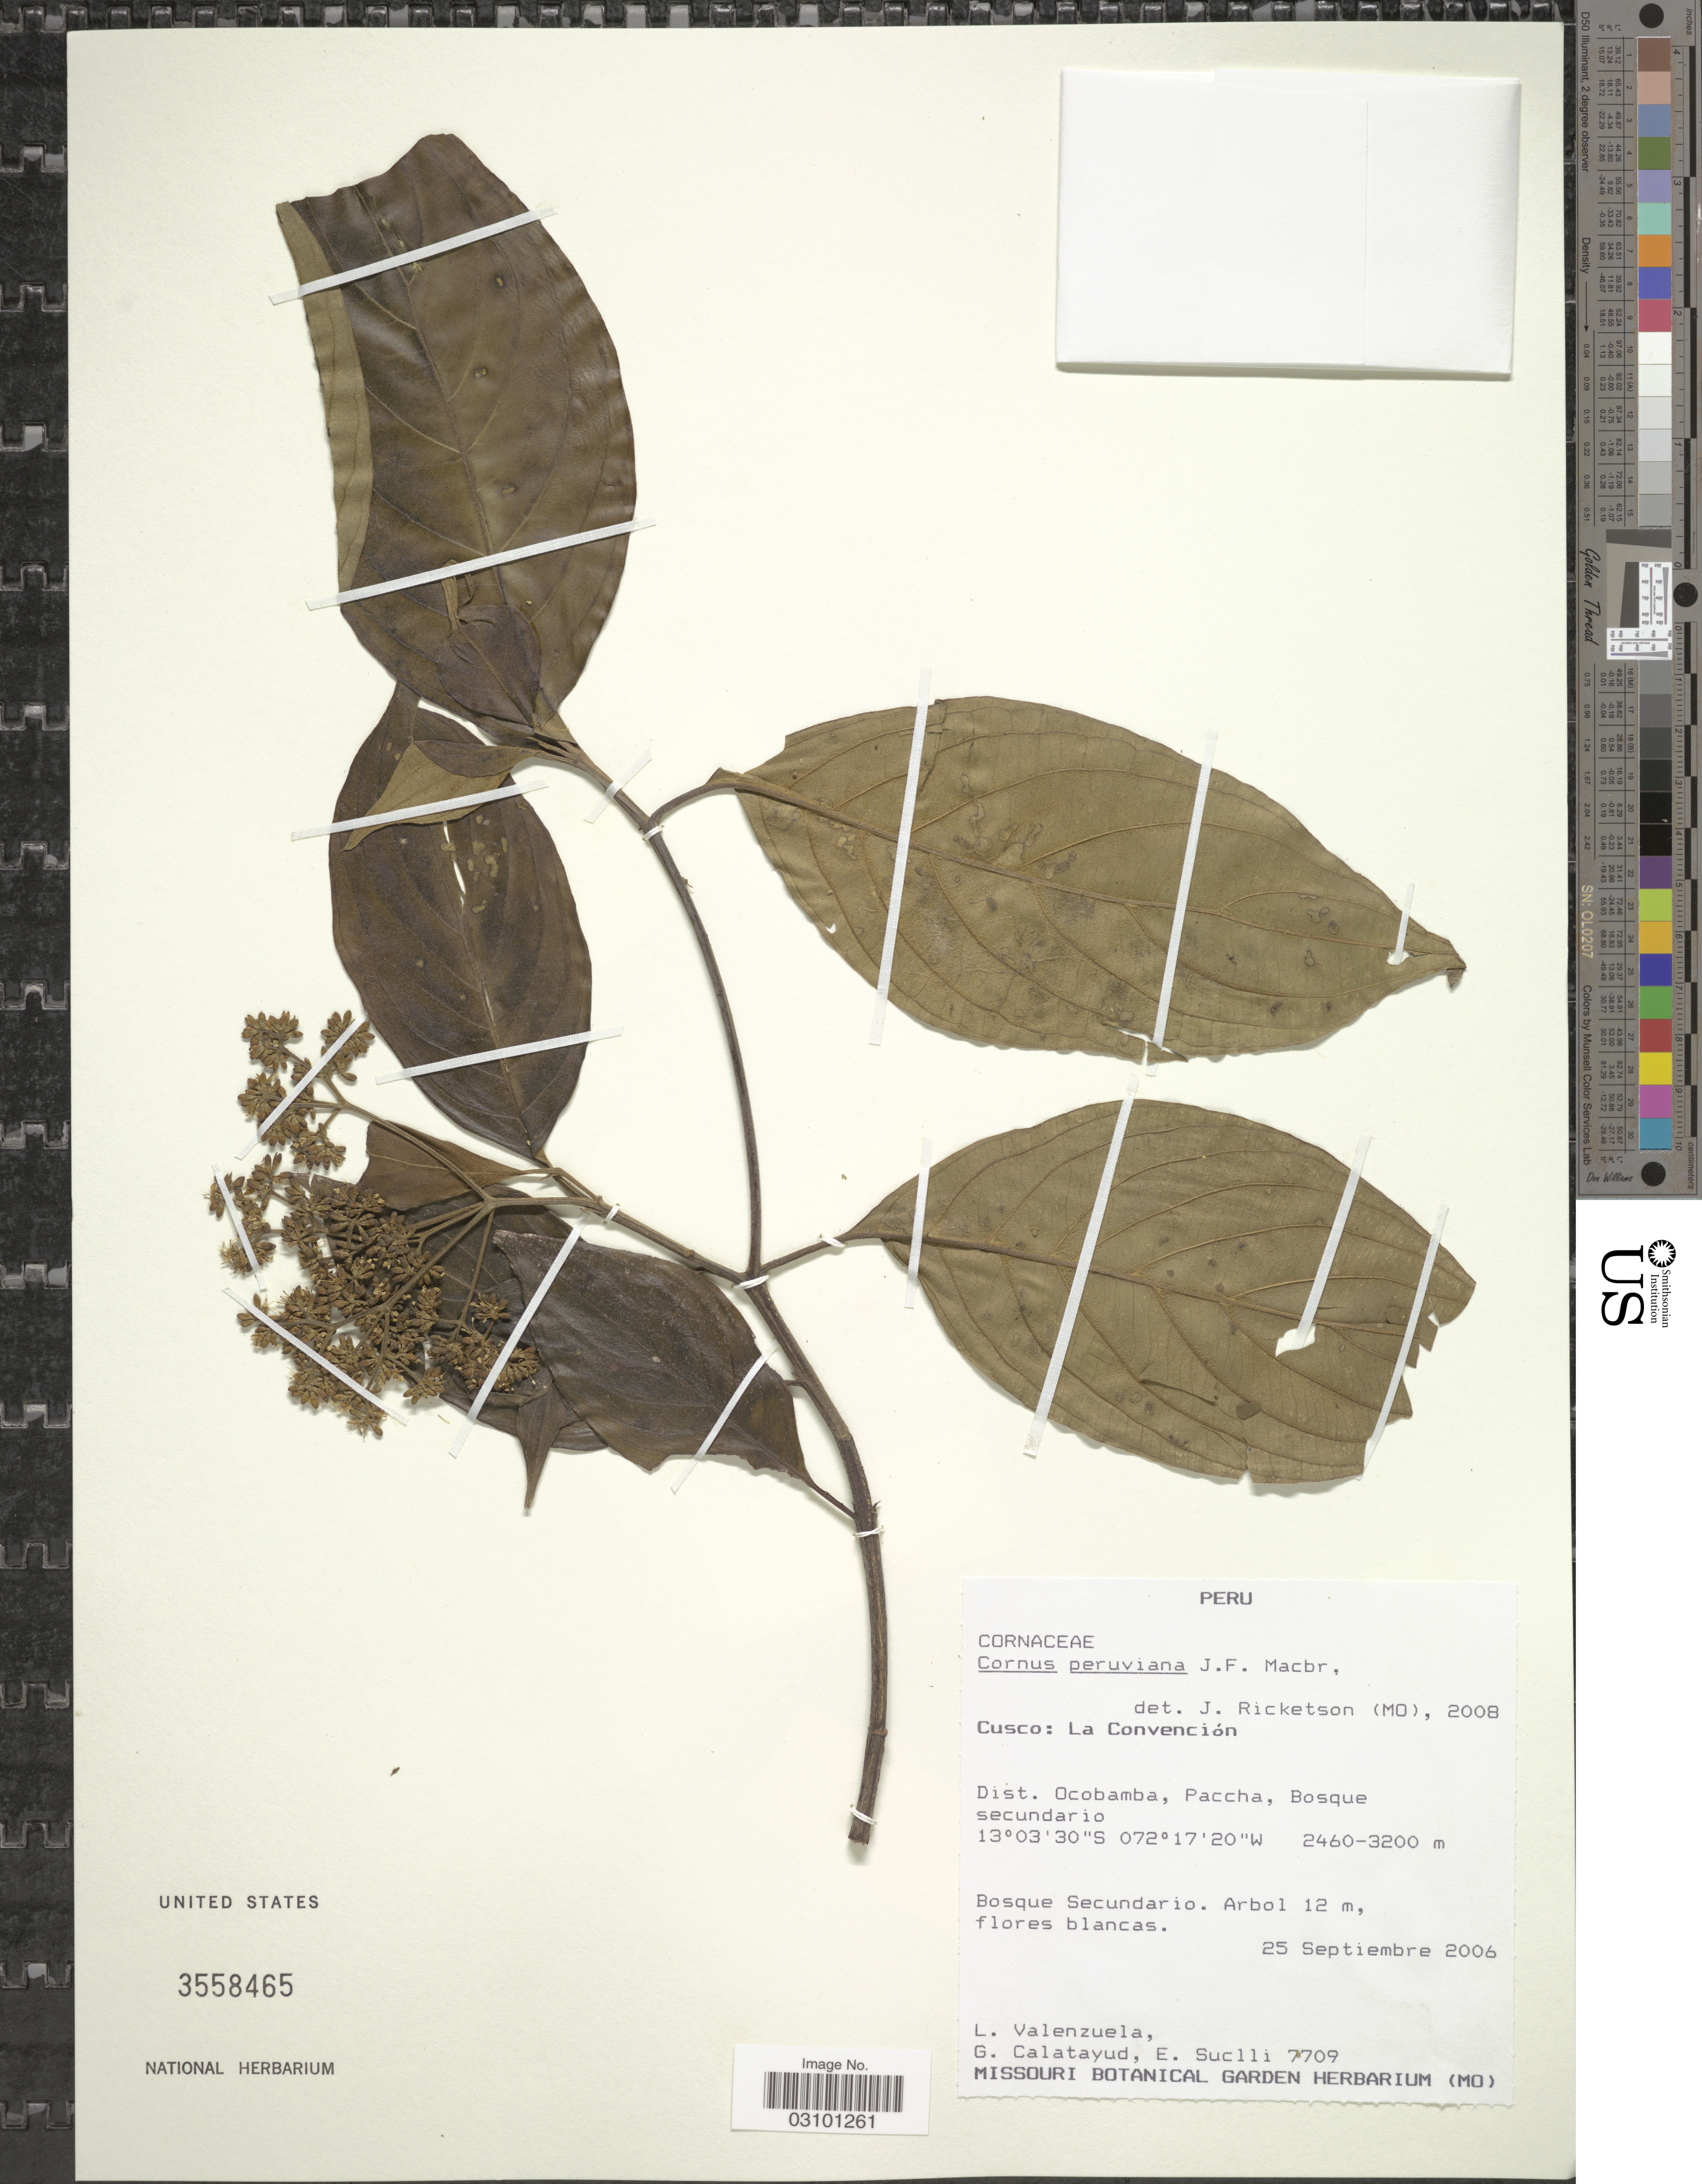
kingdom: Plantae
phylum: Tracheophyta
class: Magnoliopsida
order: Cornales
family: Cornaceae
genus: Cornus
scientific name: Cornus peruviana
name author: J.F. Macbr.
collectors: L. Valenzuela, G. Calatayud & E. Suclli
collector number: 7709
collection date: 2006-09-25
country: Peru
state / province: Cusco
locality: La Convención. Dist. Ocobamba, Paccha, Bosque secundario.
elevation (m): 2460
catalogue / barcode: US 3558465